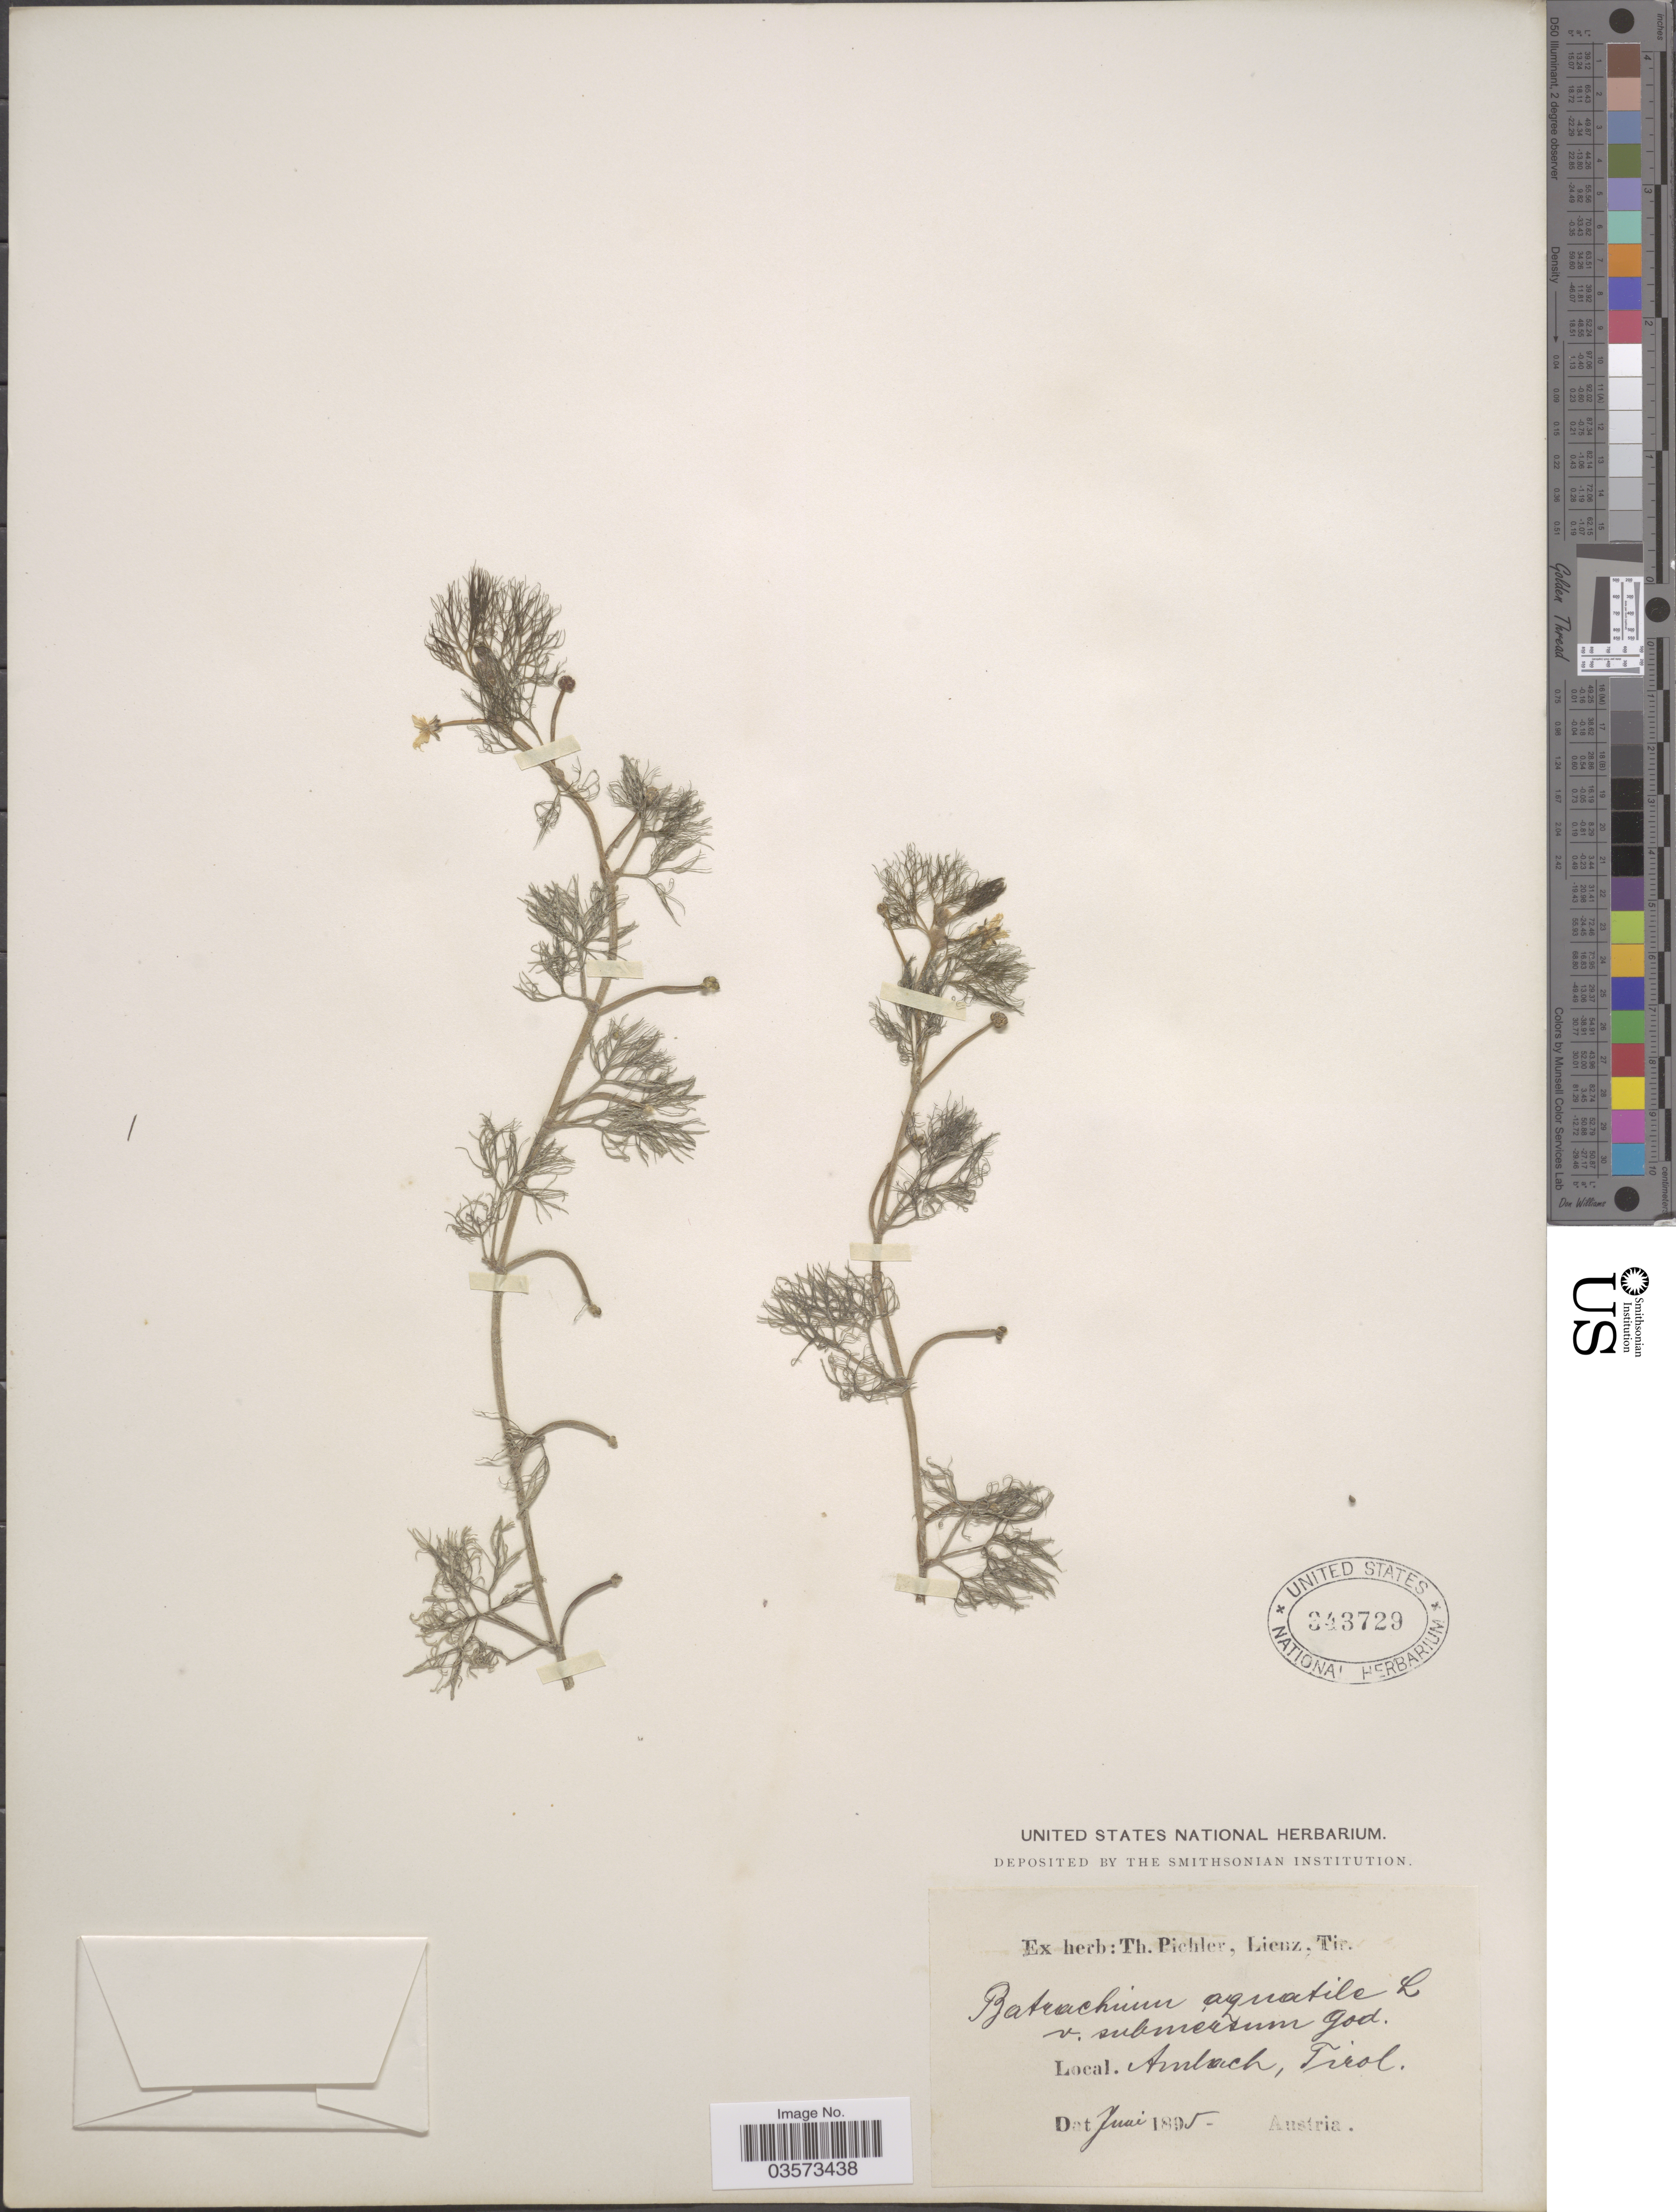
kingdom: Plantae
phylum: Tracheophyta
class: Magnoliopsida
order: Ranunculales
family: Ranunculaceae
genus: Ranunculus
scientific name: Ranunculus aquatilis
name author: L.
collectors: ex herb. T. Pichler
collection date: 1895-06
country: Austria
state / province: Tirol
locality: Ambach.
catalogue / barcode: US 343729